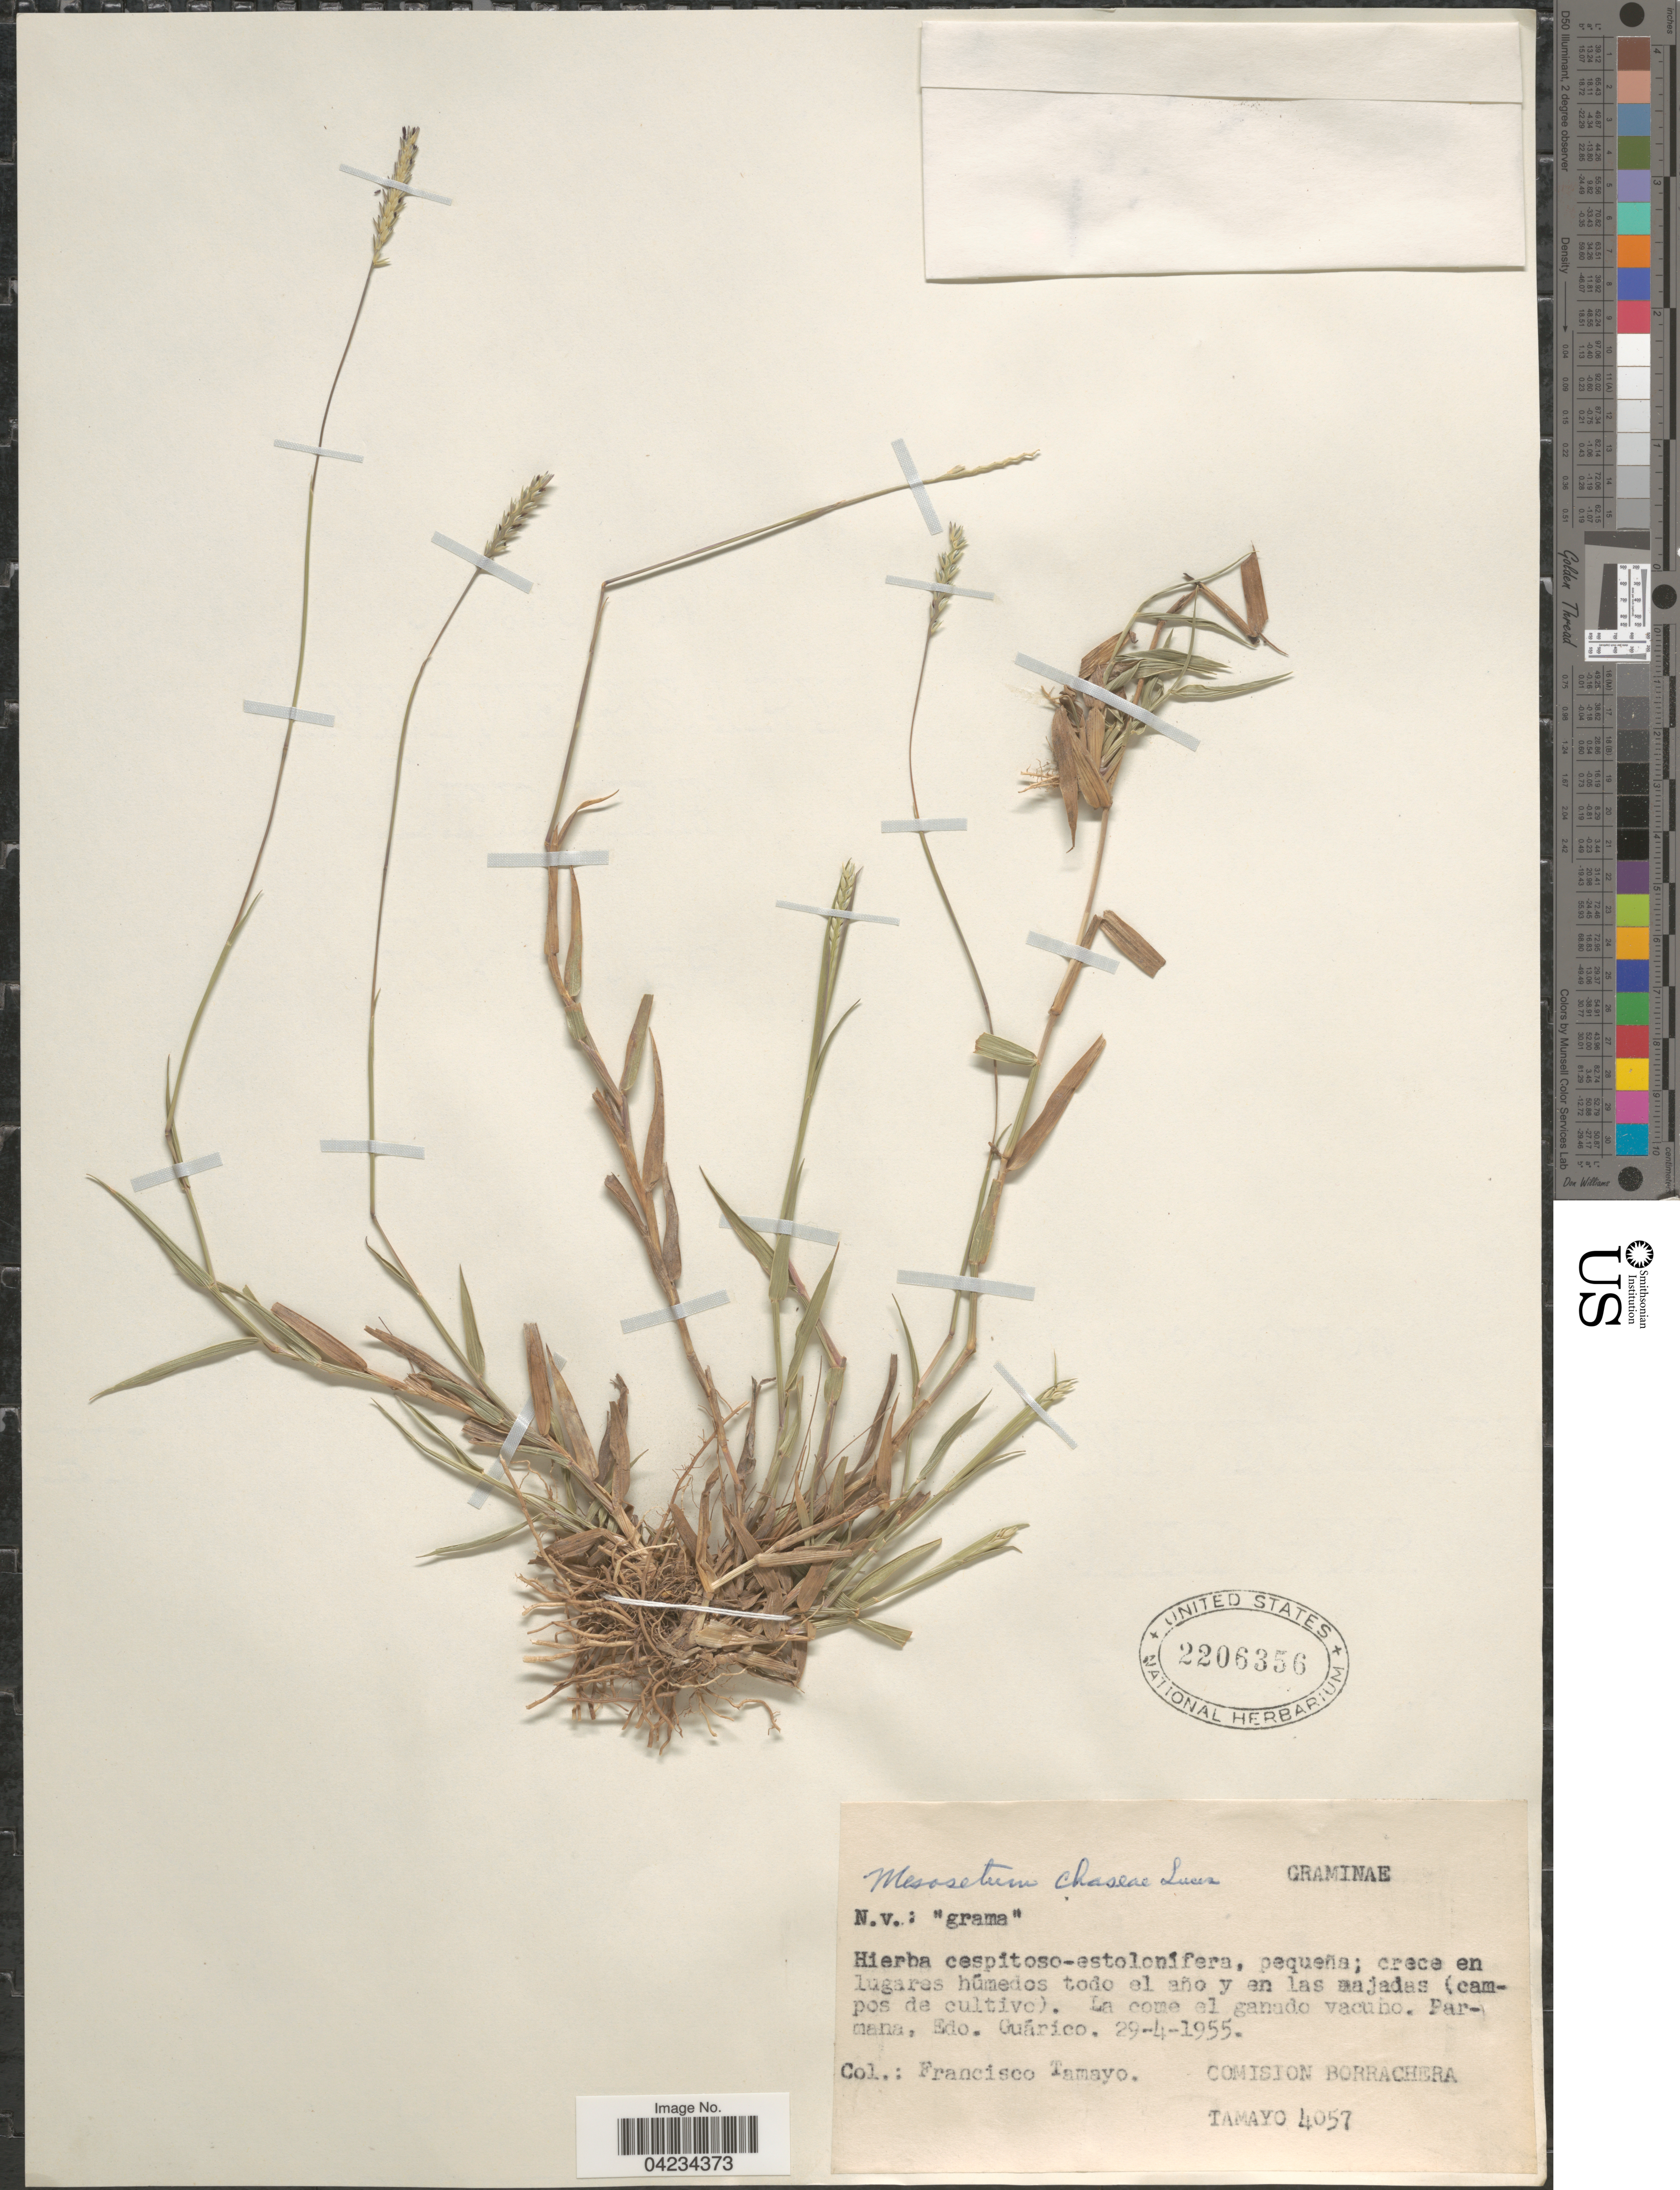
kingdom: Plantae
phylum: Tracheophyta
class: Liliopsida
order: Poales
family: Poaceae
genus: Mesosetum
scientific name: Mesosetum chaseae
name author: Luces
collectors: F. Tamayo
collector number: Tamayo 4057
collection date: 1955-04-29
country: Venezuela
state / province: Guarico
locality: Crece en lugares húmedos todo el año y en las ajadas (campos de cultivo). La come el ganado vacubo. Parmana. Comision Borrachera.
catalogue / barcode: US 2206356